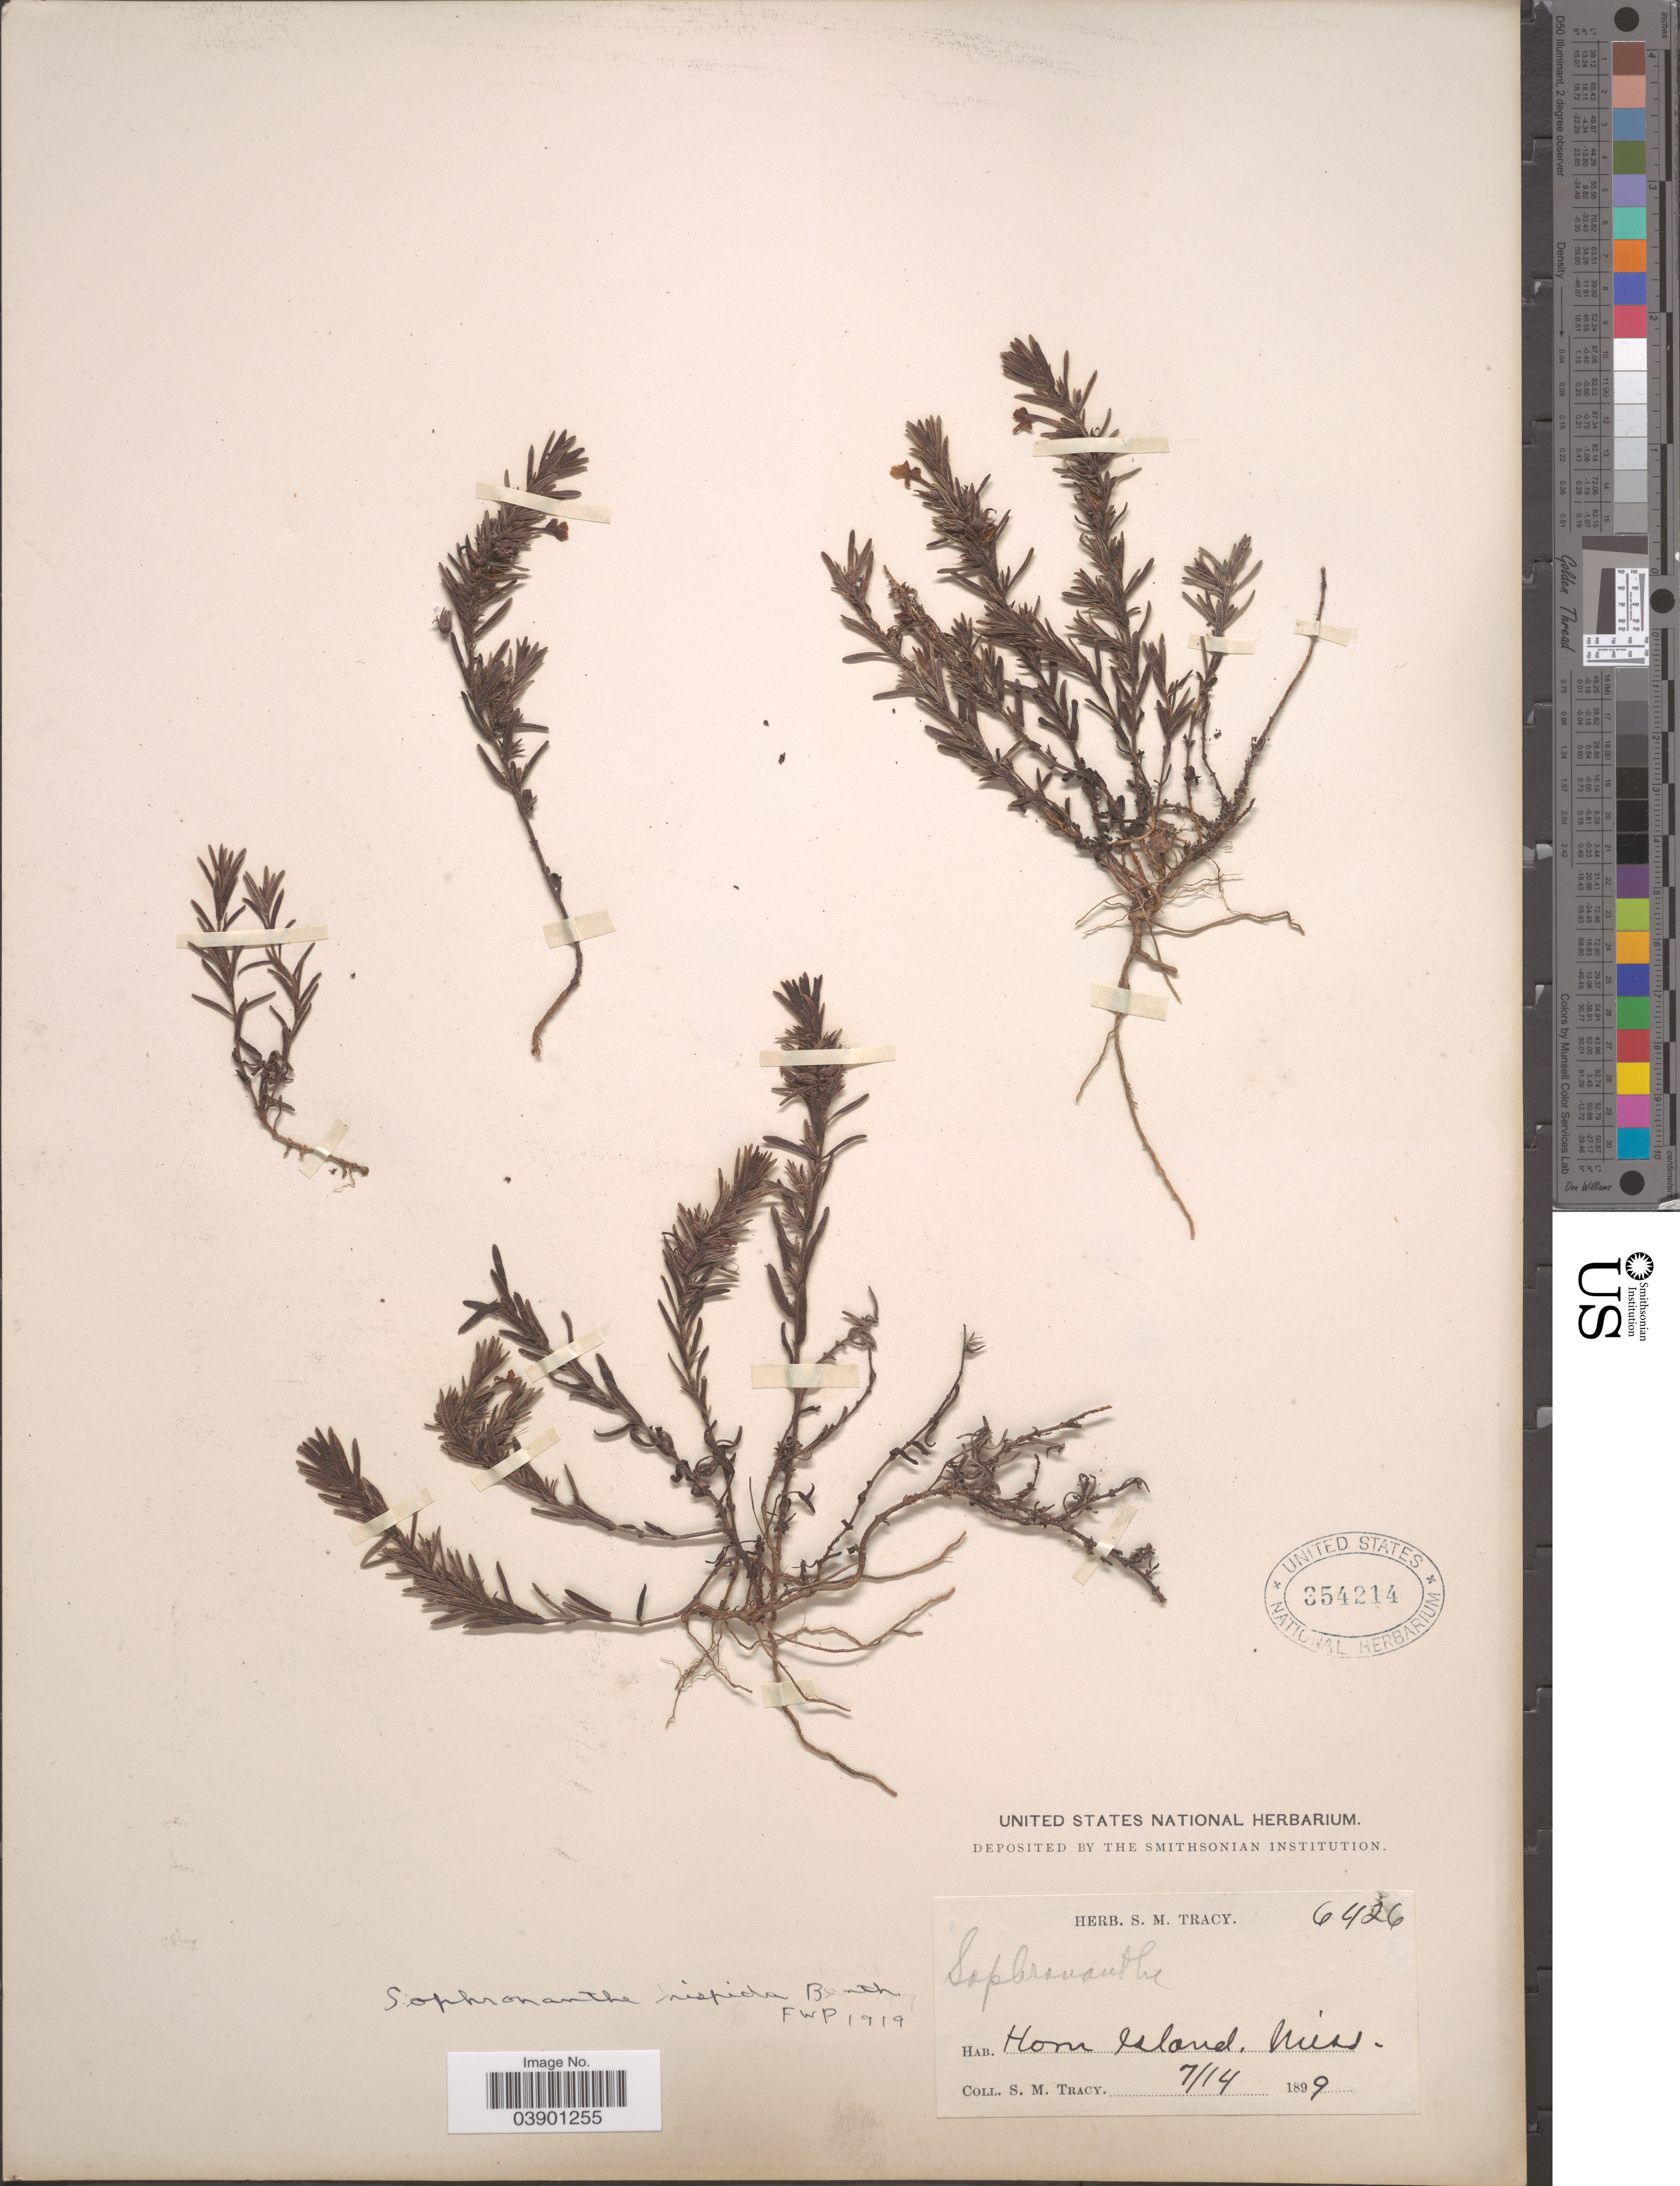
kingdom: Plantae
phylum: Tracheophyta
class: Magnoliopsida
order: Lamiales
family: Plantaginaceae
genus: Sophronanthe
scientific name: Sophronanthe hispida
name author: Benth. ex Lindl.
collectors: S. M. Tracy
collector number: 6426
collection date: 1899-07-14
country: United States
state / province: Mississippi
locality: Horn Island.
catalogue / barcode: US 354214